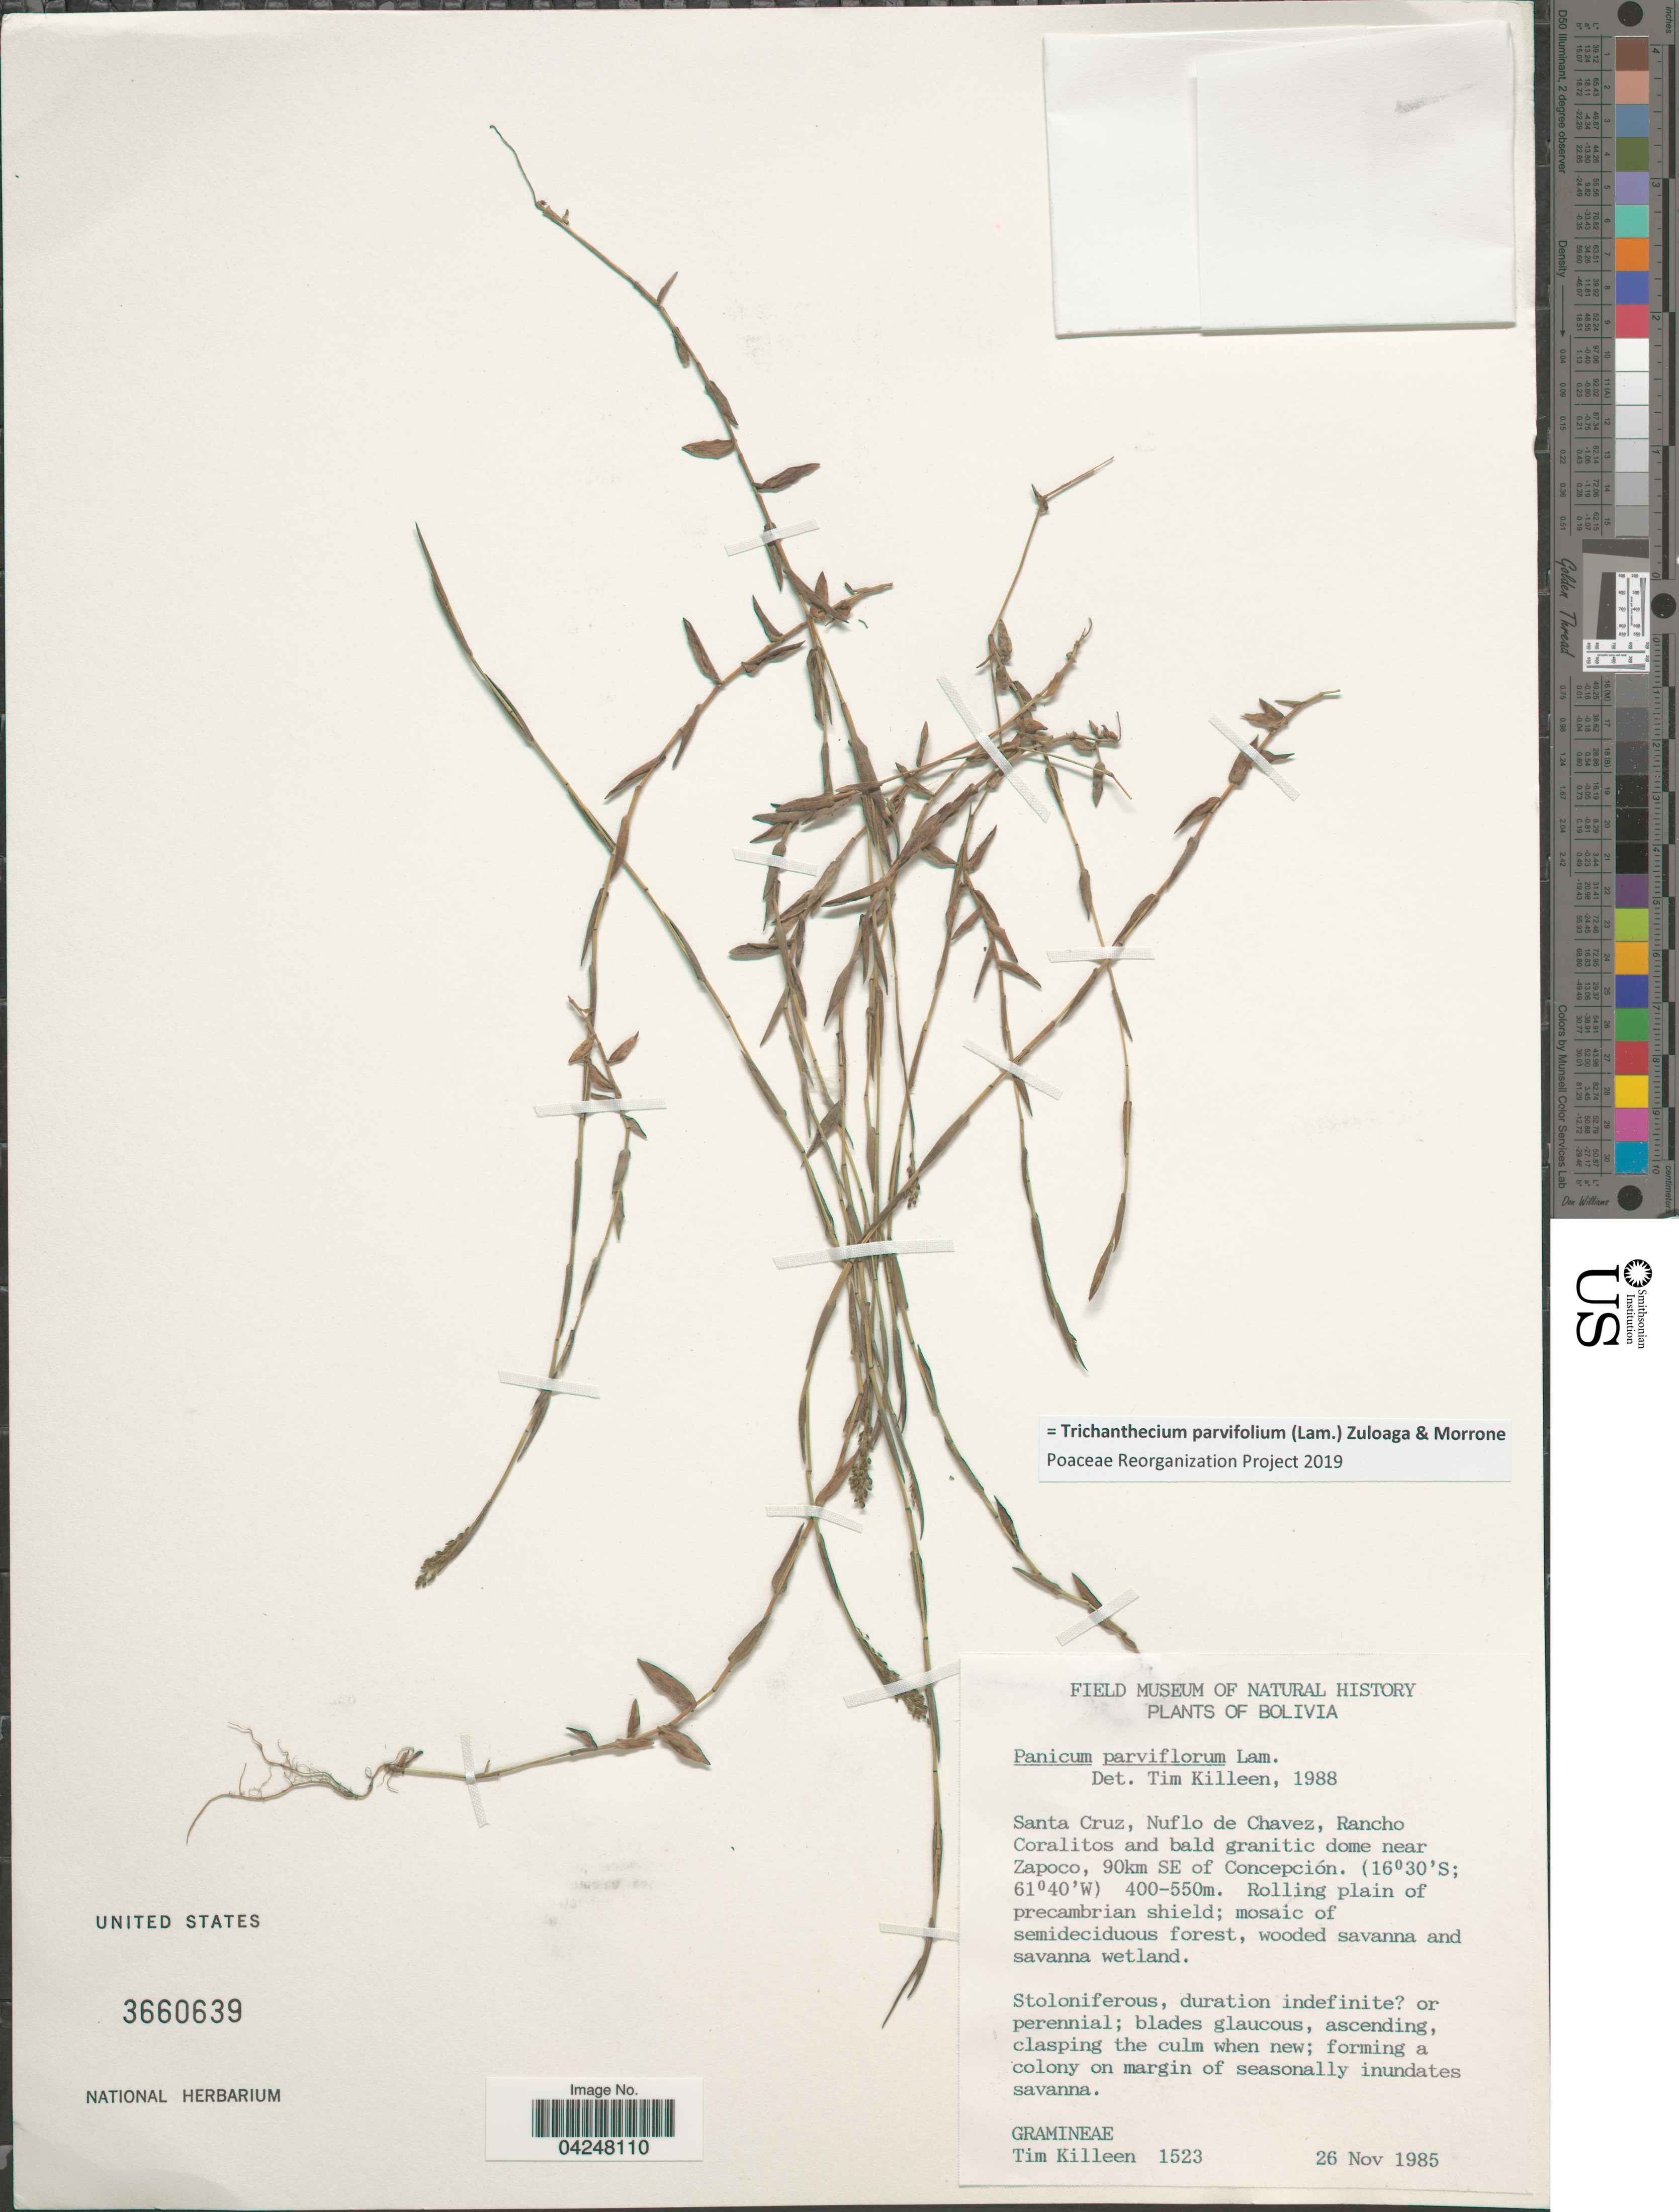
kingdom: Plantae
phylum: Tracheophyta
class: Liliopsida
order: Poales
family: Poaceae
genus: Trichanthecium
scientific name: Trichanthecium parvifolium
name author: (Lam.) Zuloaga & Morrone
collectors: T. J. Killeen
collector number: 1523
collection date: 1985-11-26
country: Bolivia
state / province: Santa Cruz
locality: Nuflo de Chavez, Rancho Coralitos and bald granitic dome near Zapoco, 90km SE of Concepcion.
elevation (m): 400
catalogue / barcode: US 3660639